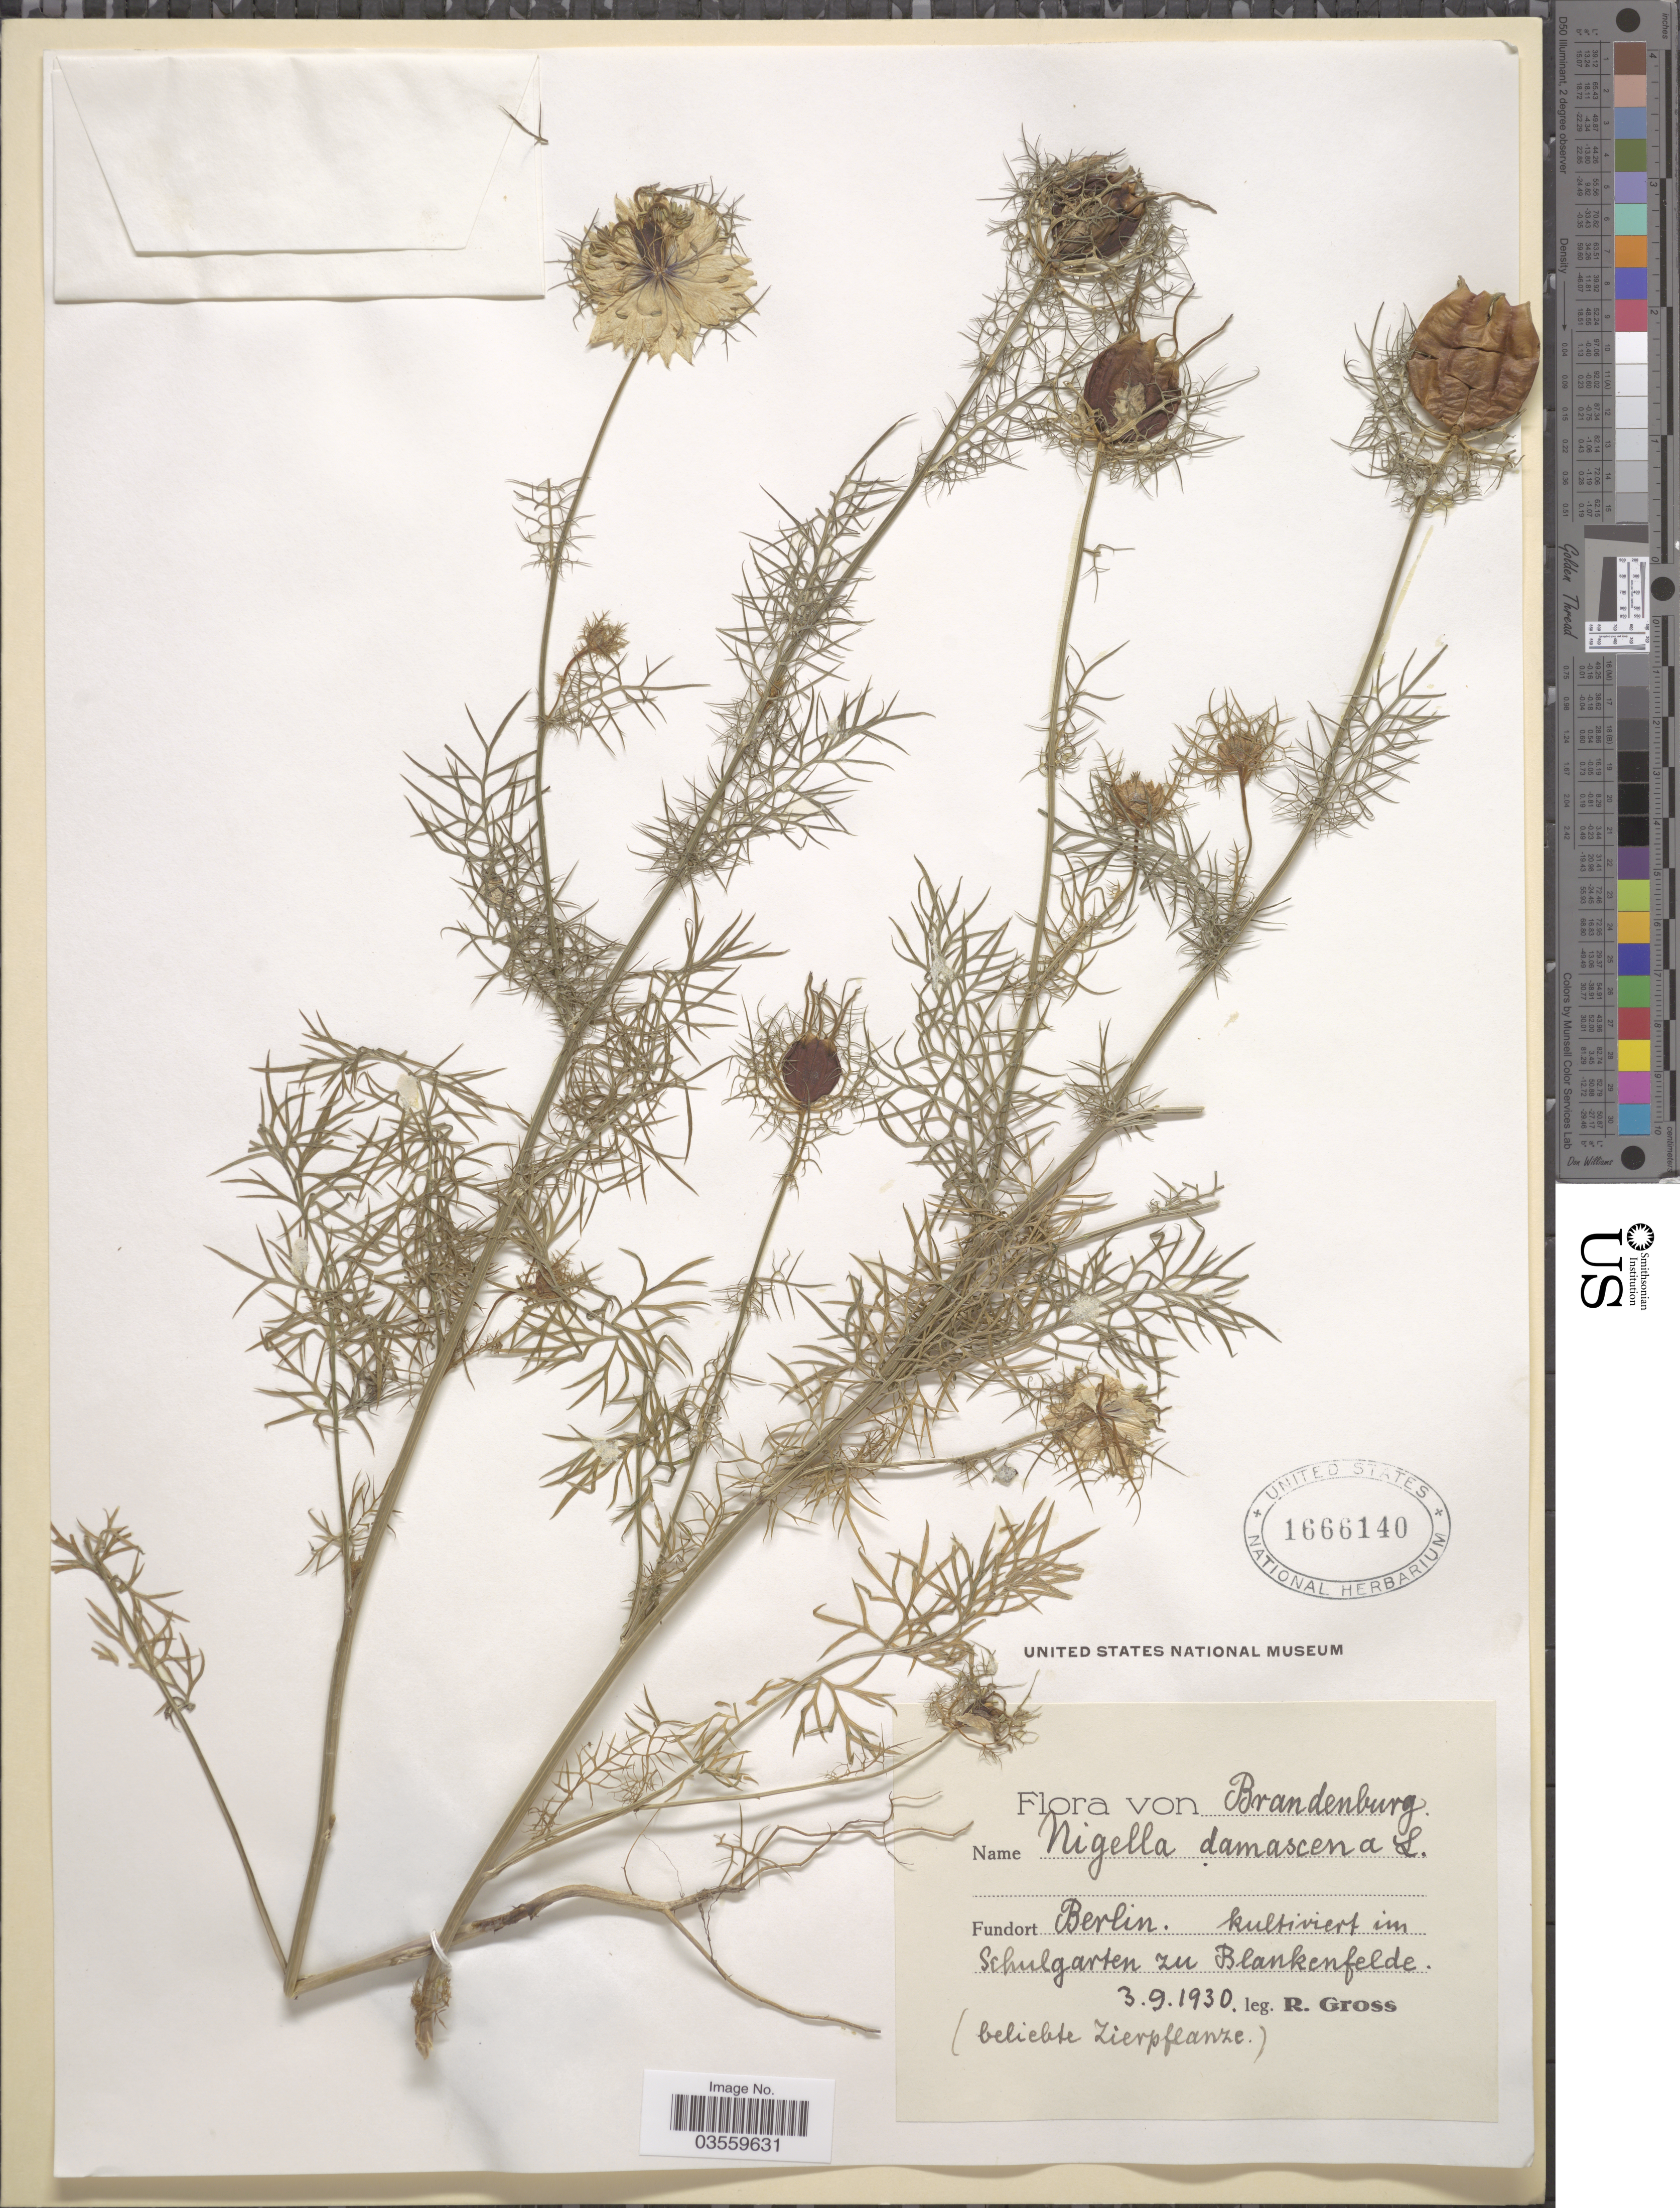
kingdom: Plantae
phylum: Tracheophyta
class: Magnoliopsida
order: Ranunculales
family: Ranunculaceae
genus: Nigella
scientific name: Nigella damascena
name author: L.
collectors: R. Gross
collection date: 1930-09-03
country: Germany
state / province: Berlin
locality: Berlin. Schulgarten zu Blankenfelde.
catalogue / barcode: US 1666140